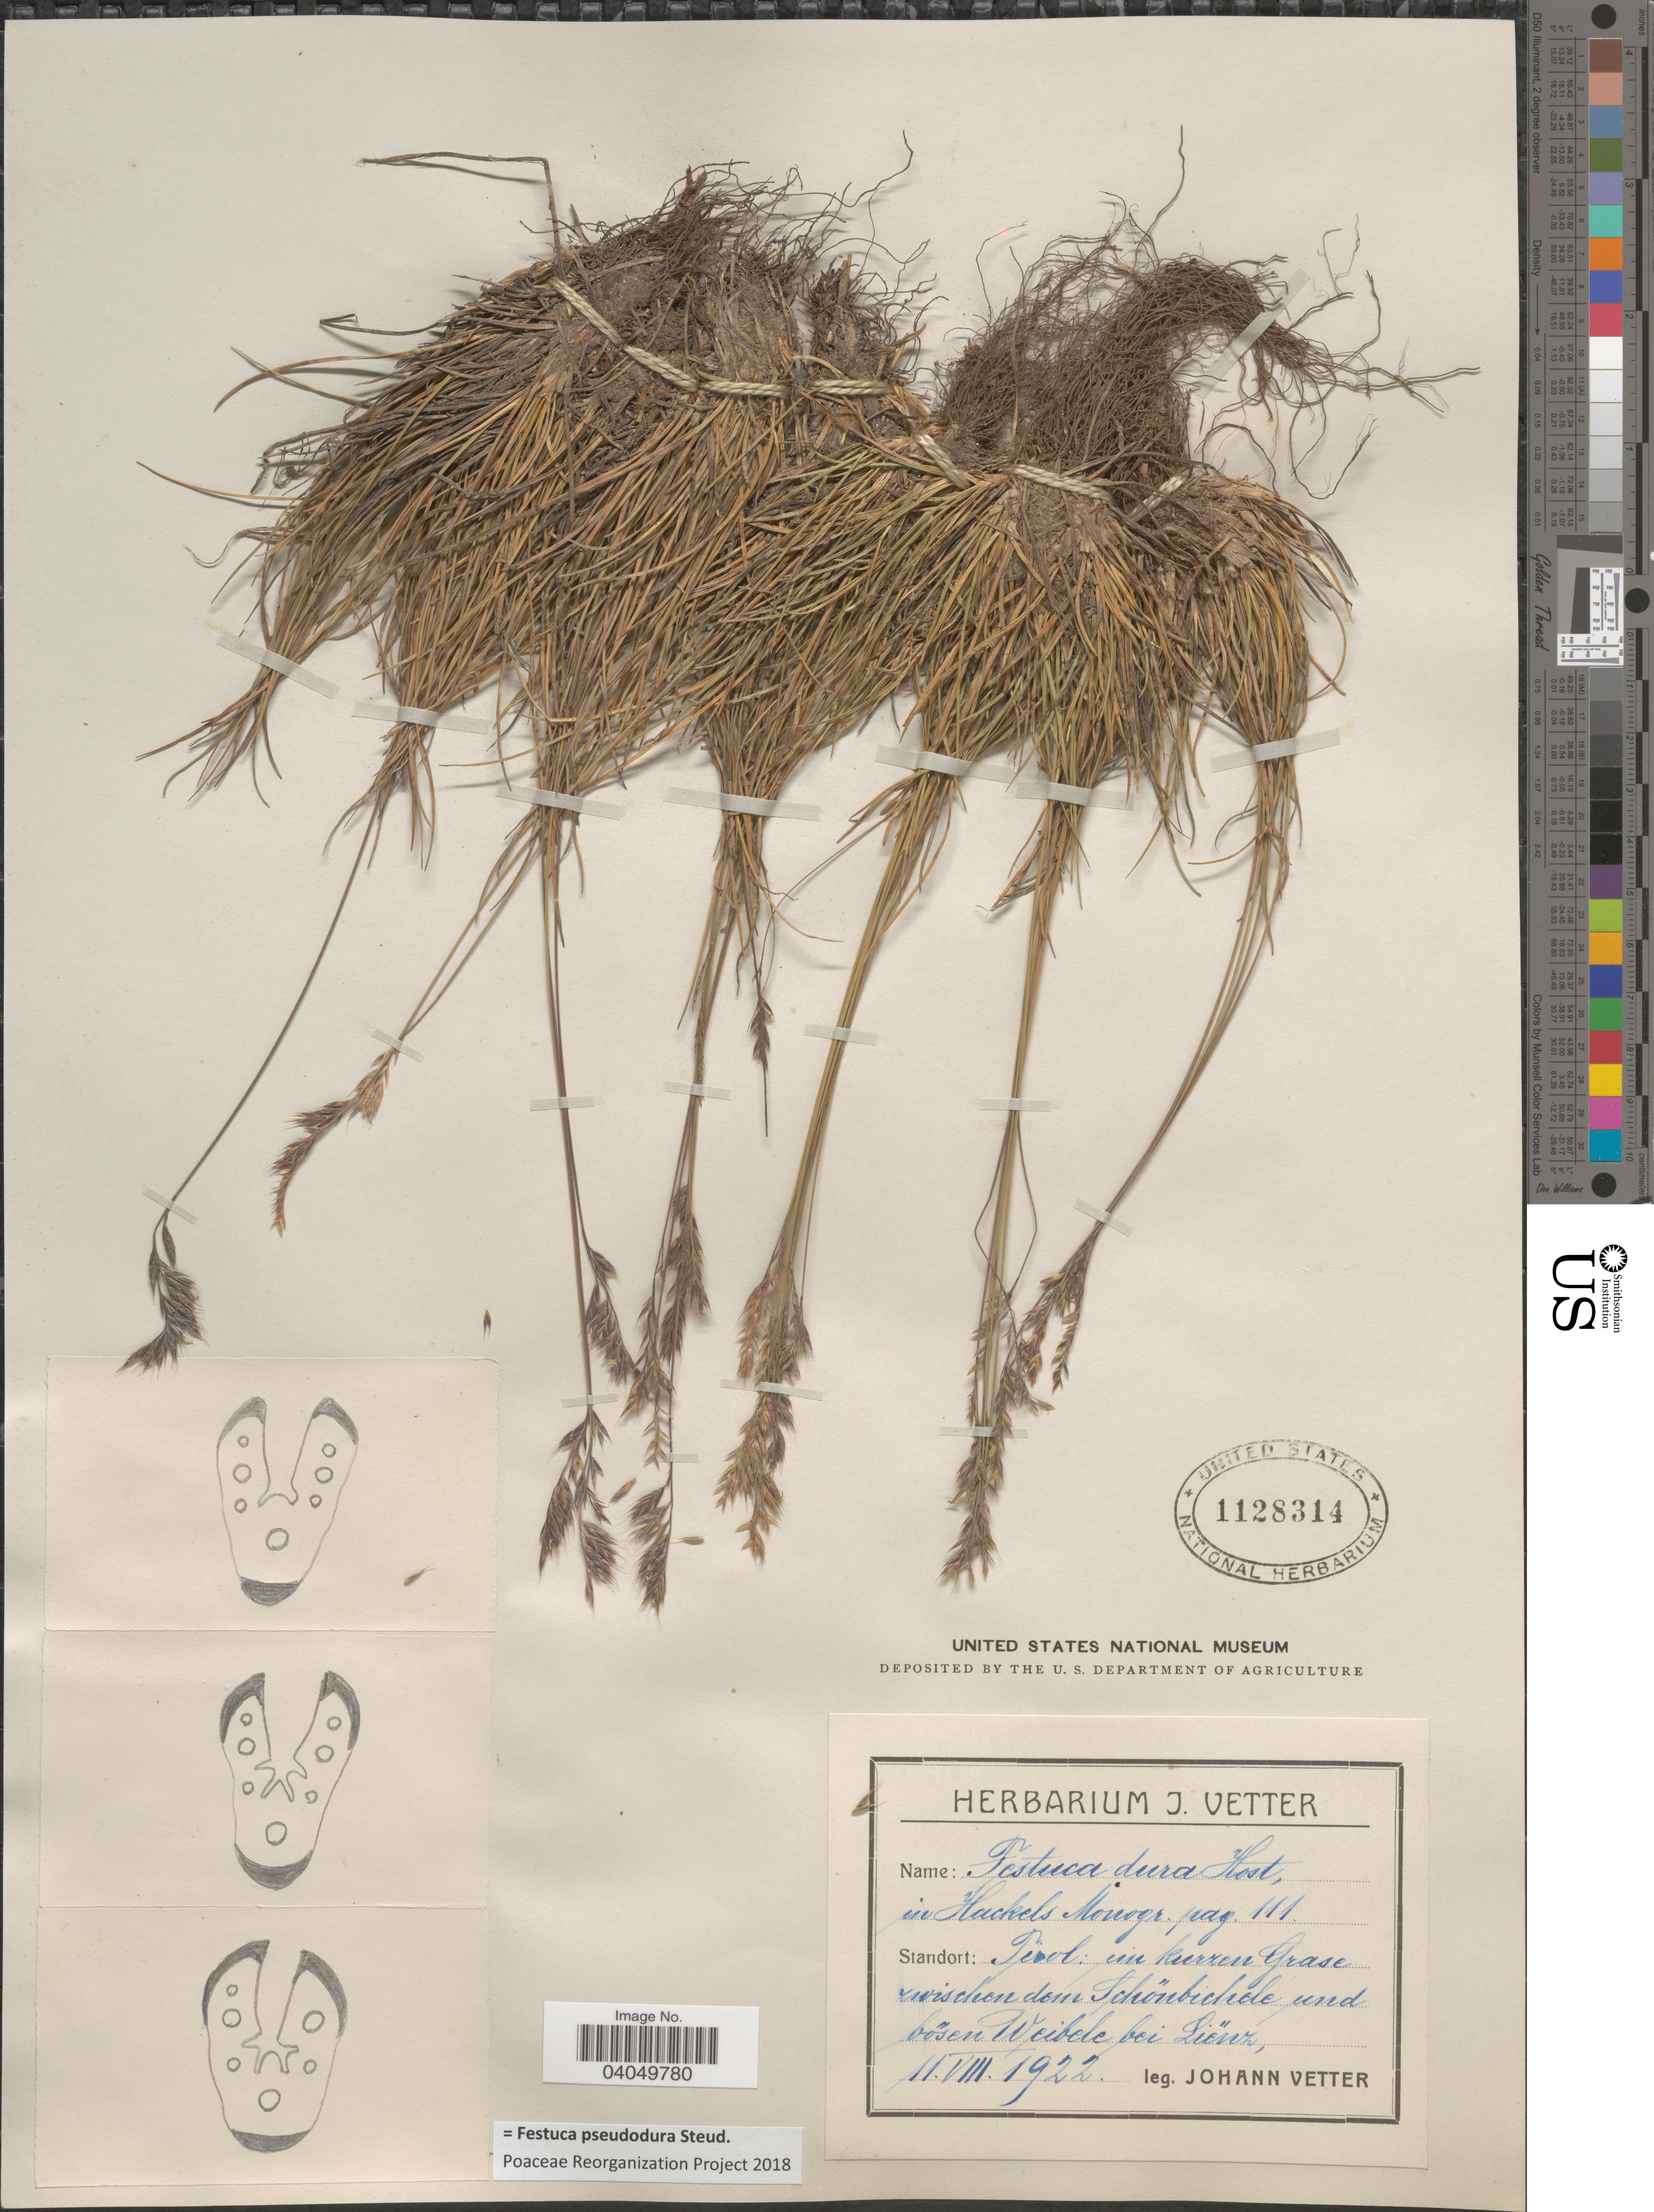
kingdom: Plantae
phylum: Tracheophyta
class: Liliopsida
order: Poales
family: Poaceae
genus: Festuca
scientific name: Festuca pseudodura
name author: Steud.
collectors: J. Vetter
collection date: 1922-08-11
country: Austria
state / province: Tirol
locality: Standort: Tirol: im kurzen Grase zwischen dem Schönbichele und bösen Weibele bei Liënz.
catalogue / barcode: US 1128314